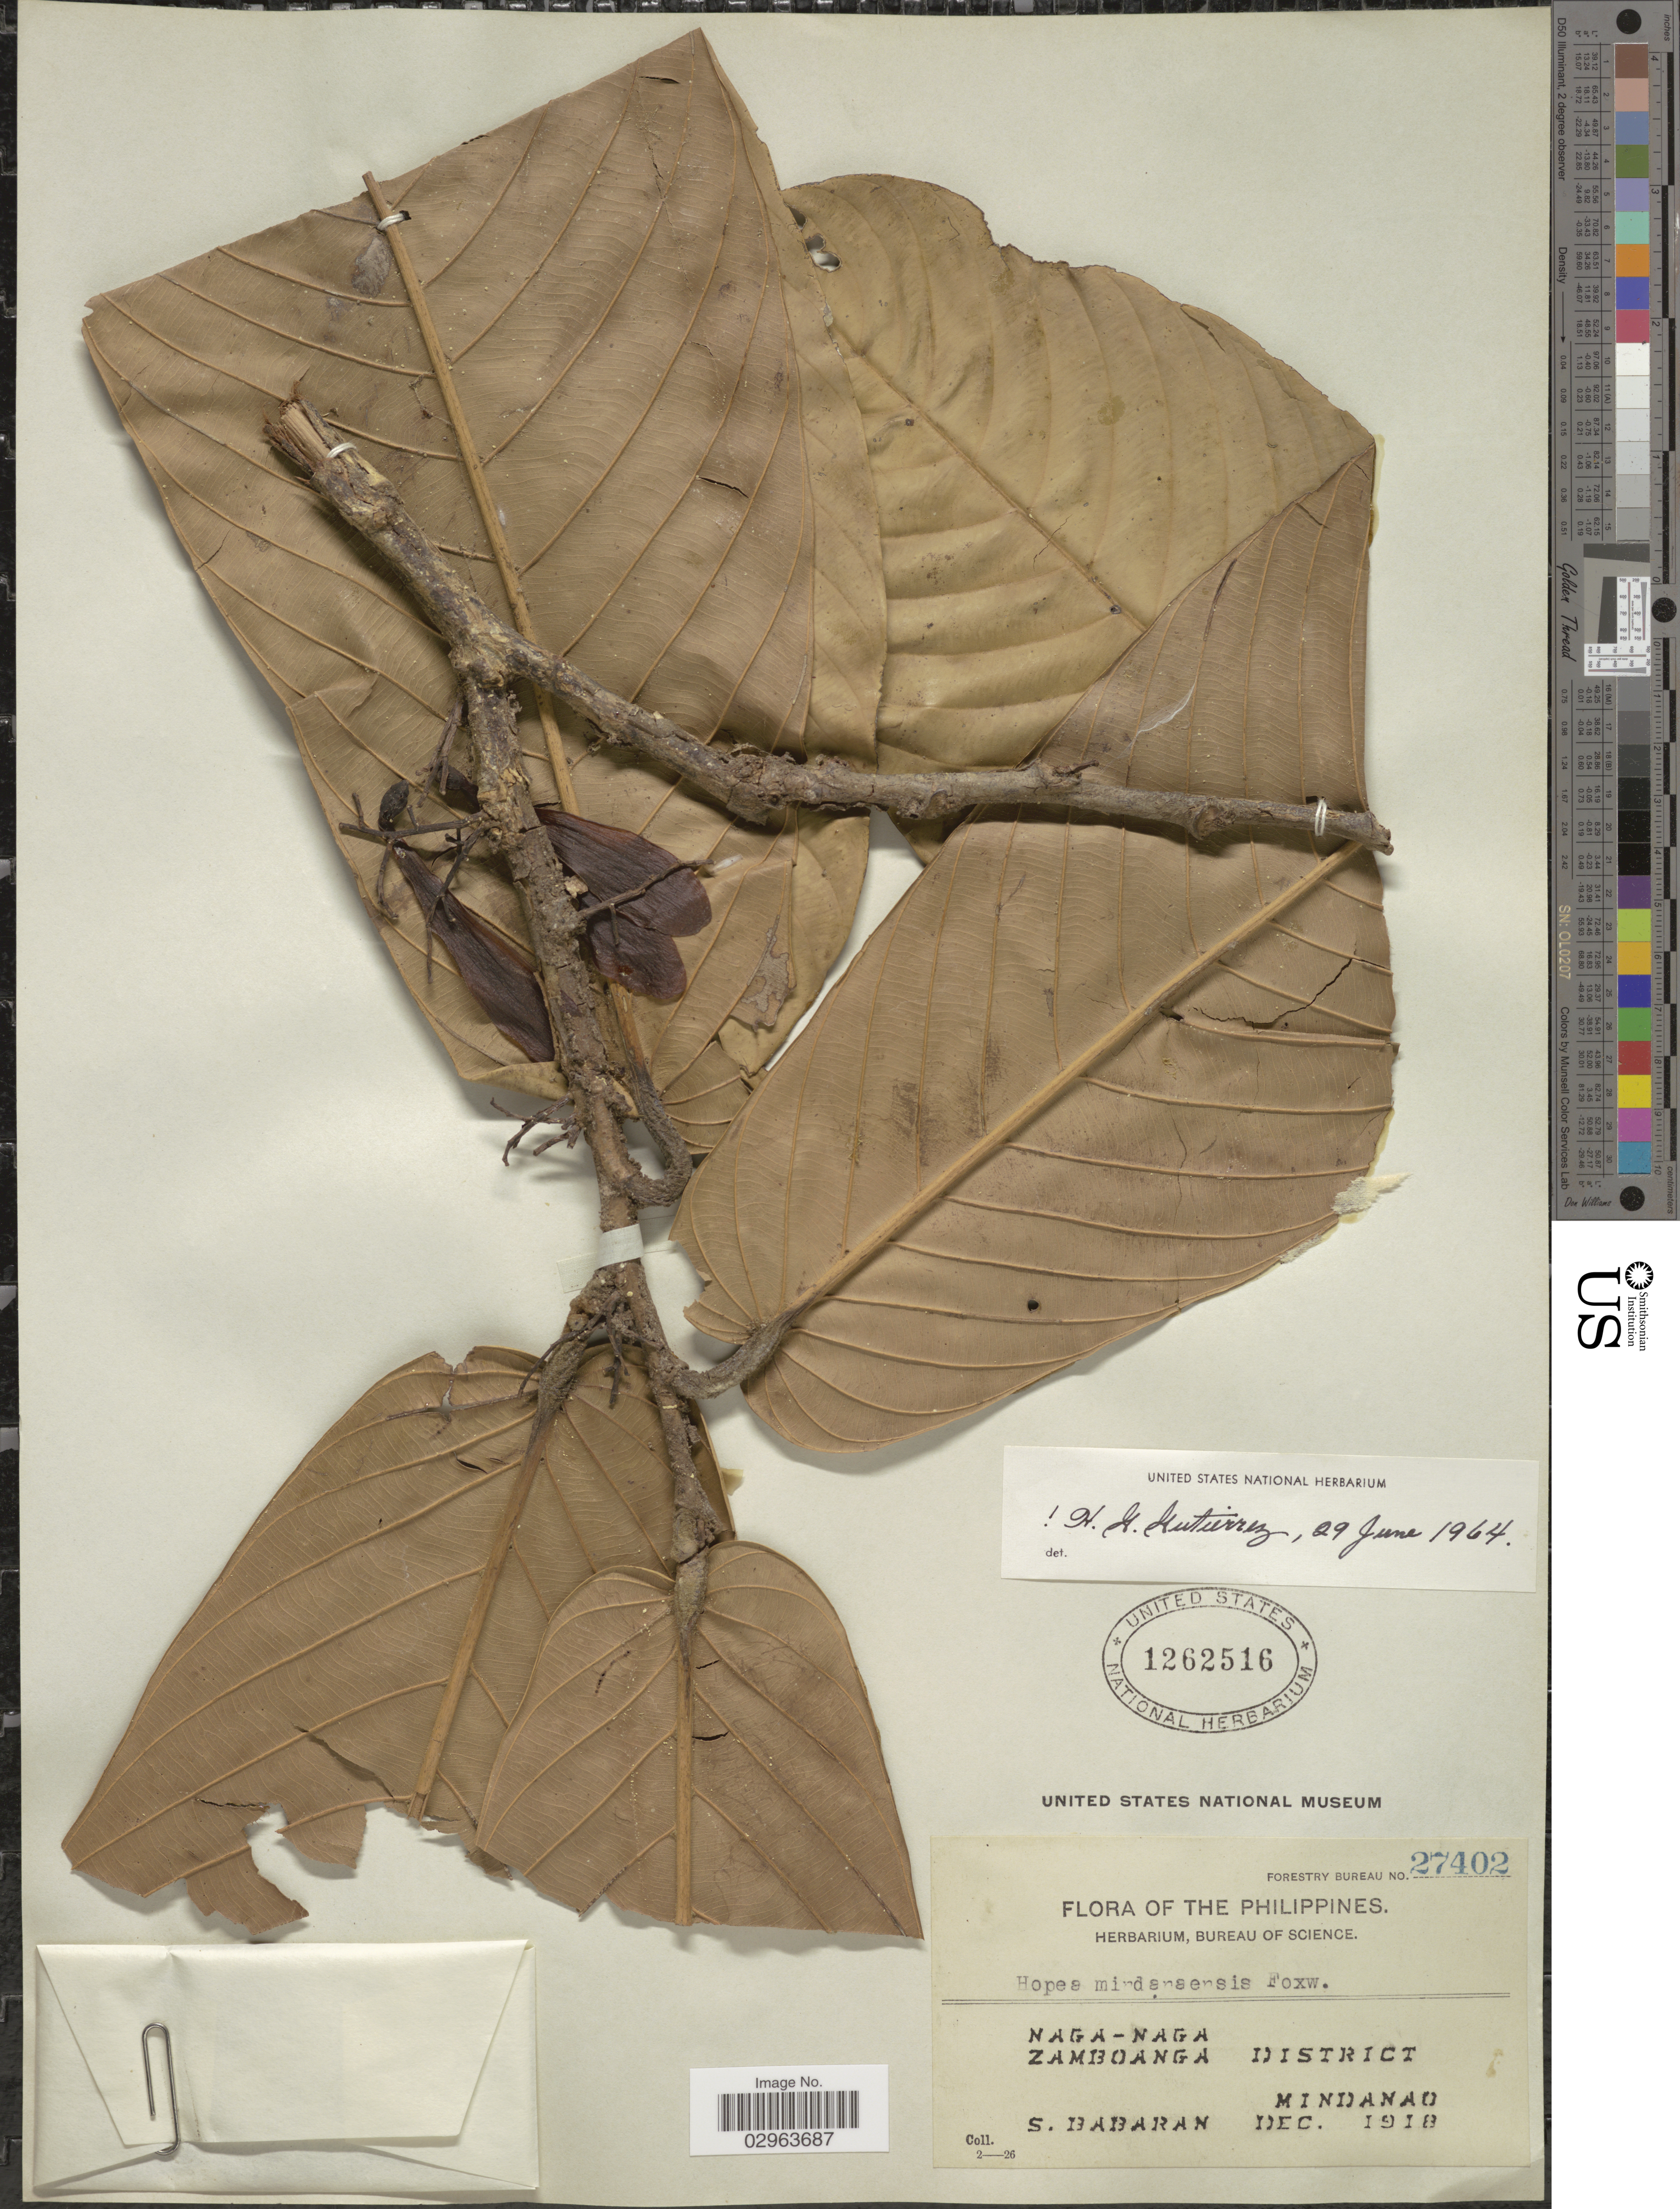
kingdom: Plantae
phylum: Tracheophyta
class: Magnoliopsida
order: Malvales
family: Dipterocarpaceae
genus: Hopea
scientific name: Hopea mindanensis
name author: Foxw.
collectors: S. Babaran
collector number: Forestry Bureau 27402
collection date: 1918-12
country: Philippines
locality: Naga-Naga Zamboanga District. Mindanao.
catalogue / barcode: US 1262516